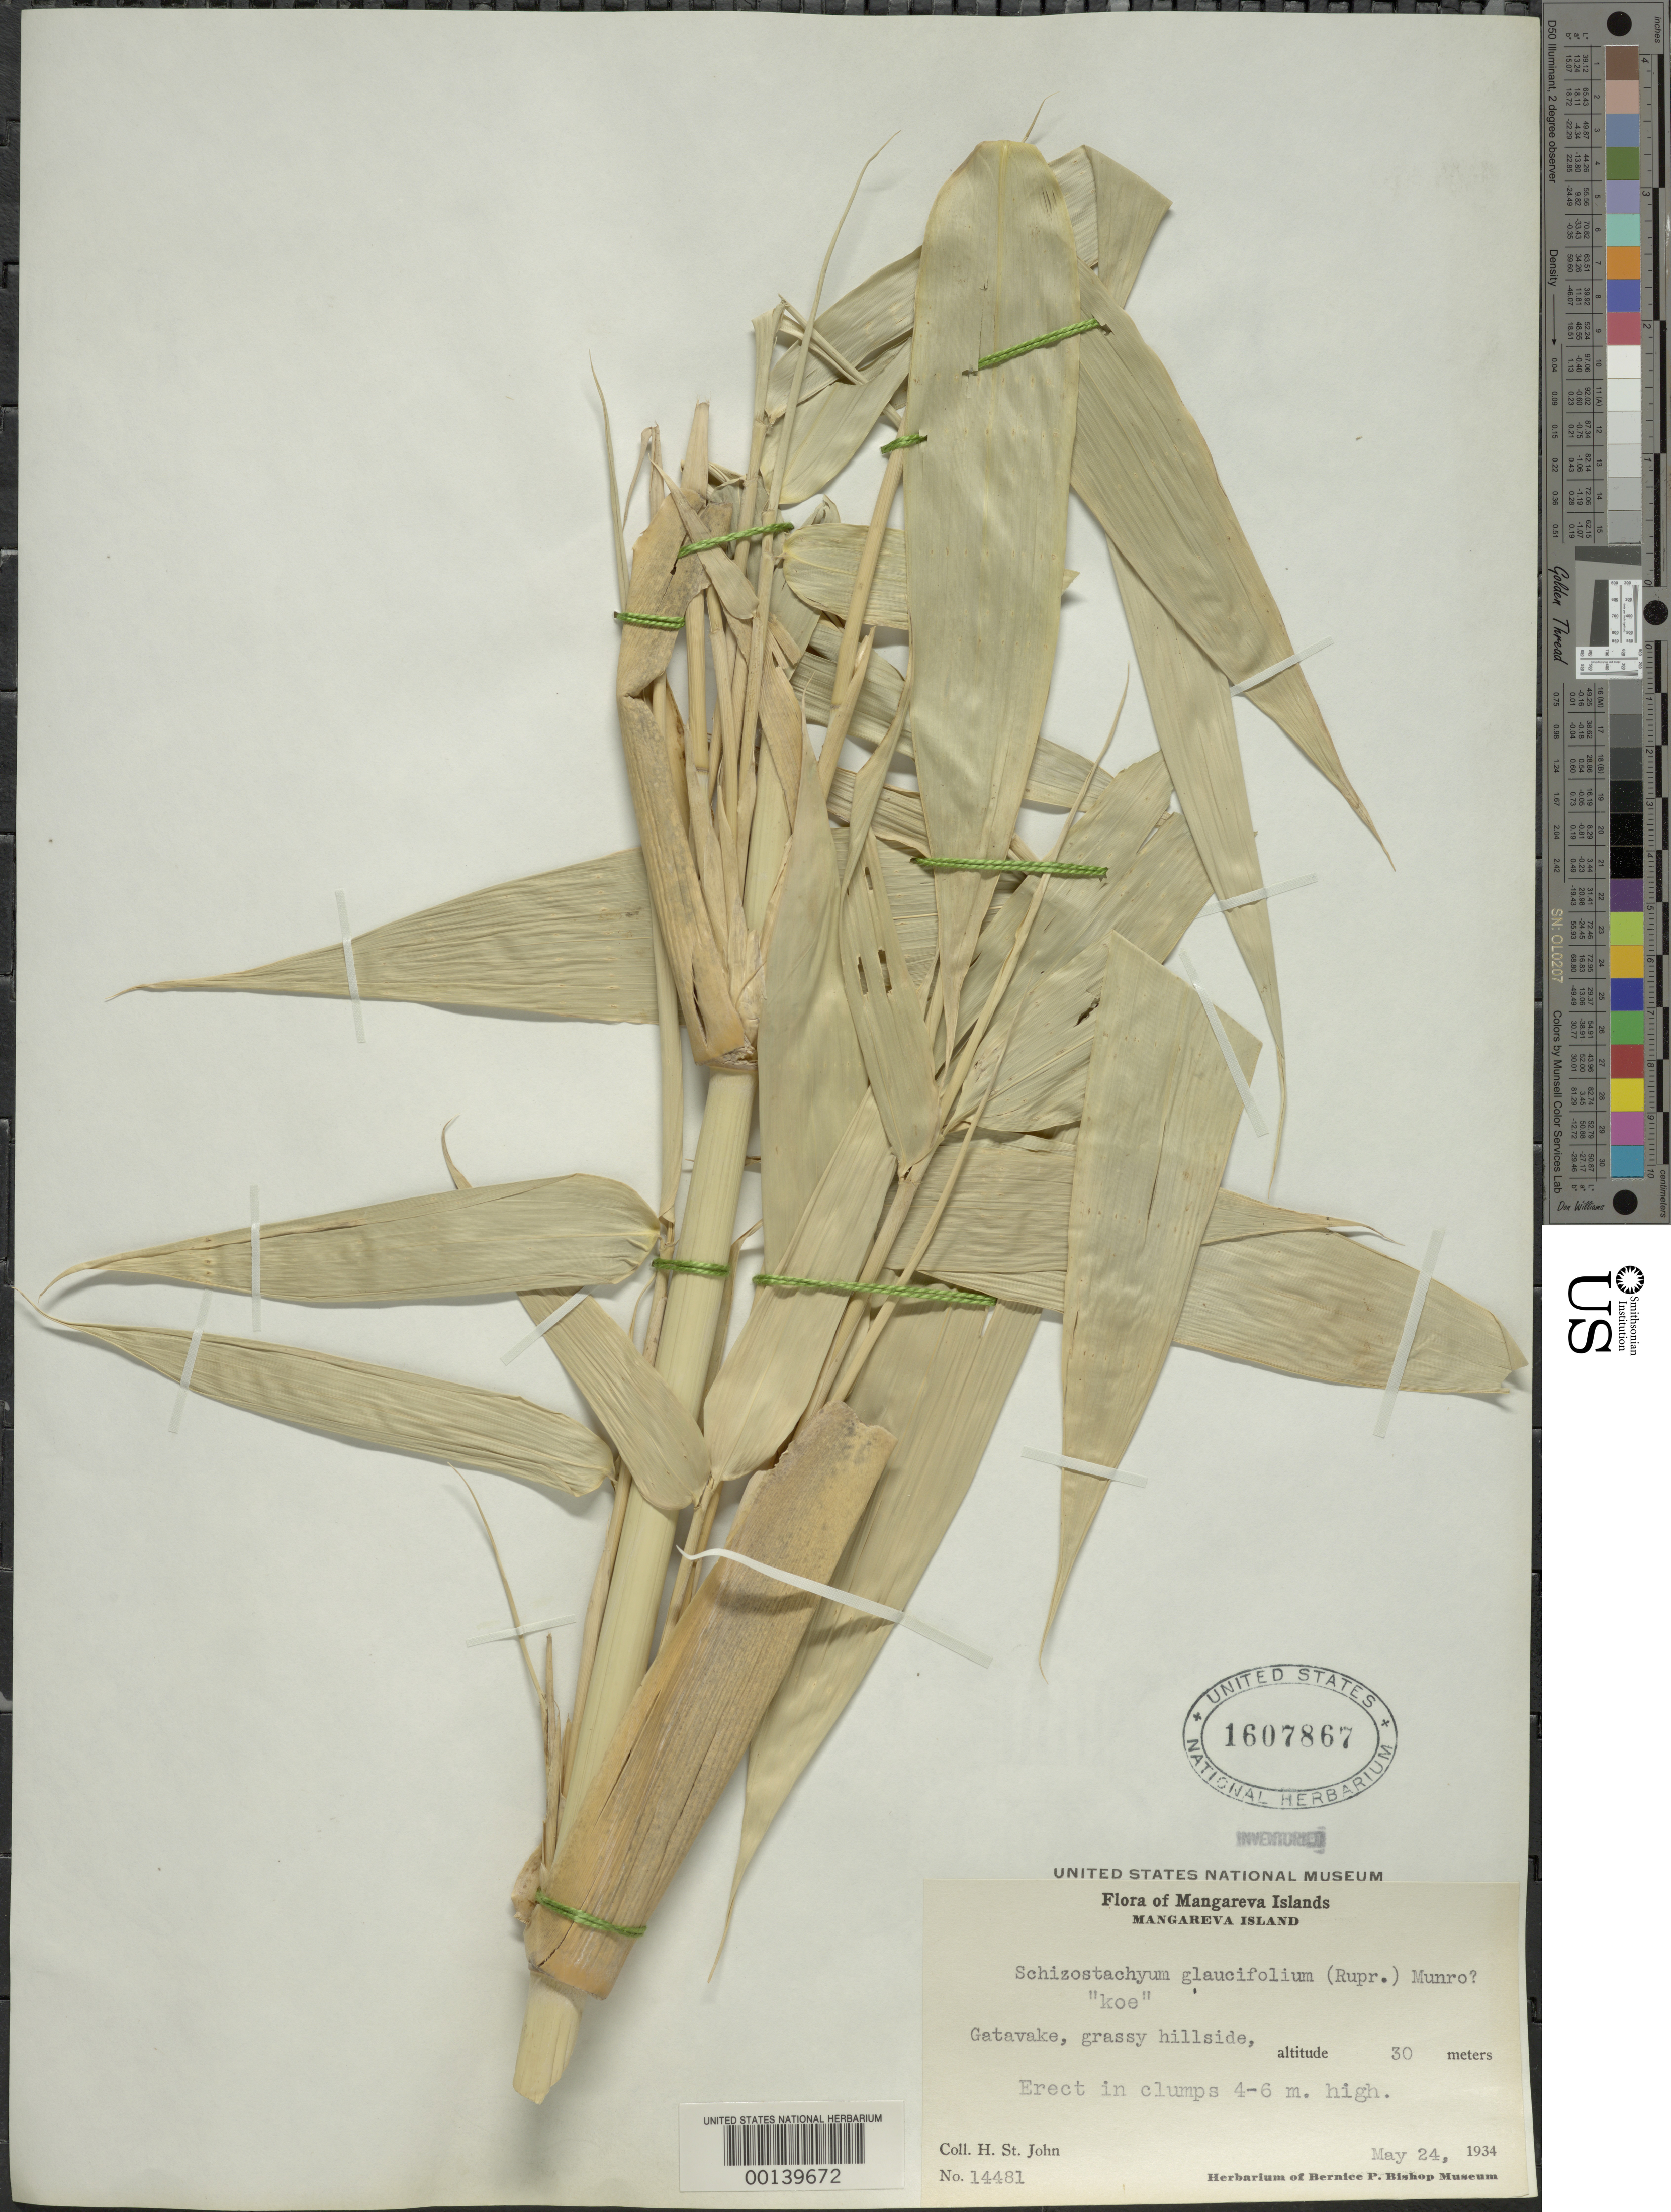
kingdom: Plantae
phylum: Tracheophyta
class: Liliopsida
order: Poales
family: Poaceae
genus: Schizostachyum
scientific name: Schizostachyum glaucifolium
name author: (Rupr.) Munro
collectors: H. St. John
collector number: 14481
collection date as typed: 24 May 1934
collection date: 1934-05-24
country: French Polynesia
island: Mangareva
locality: Gambier i. (?), mangareva isl. [Gambier Is.]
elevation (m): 30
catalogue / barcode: US 1607867